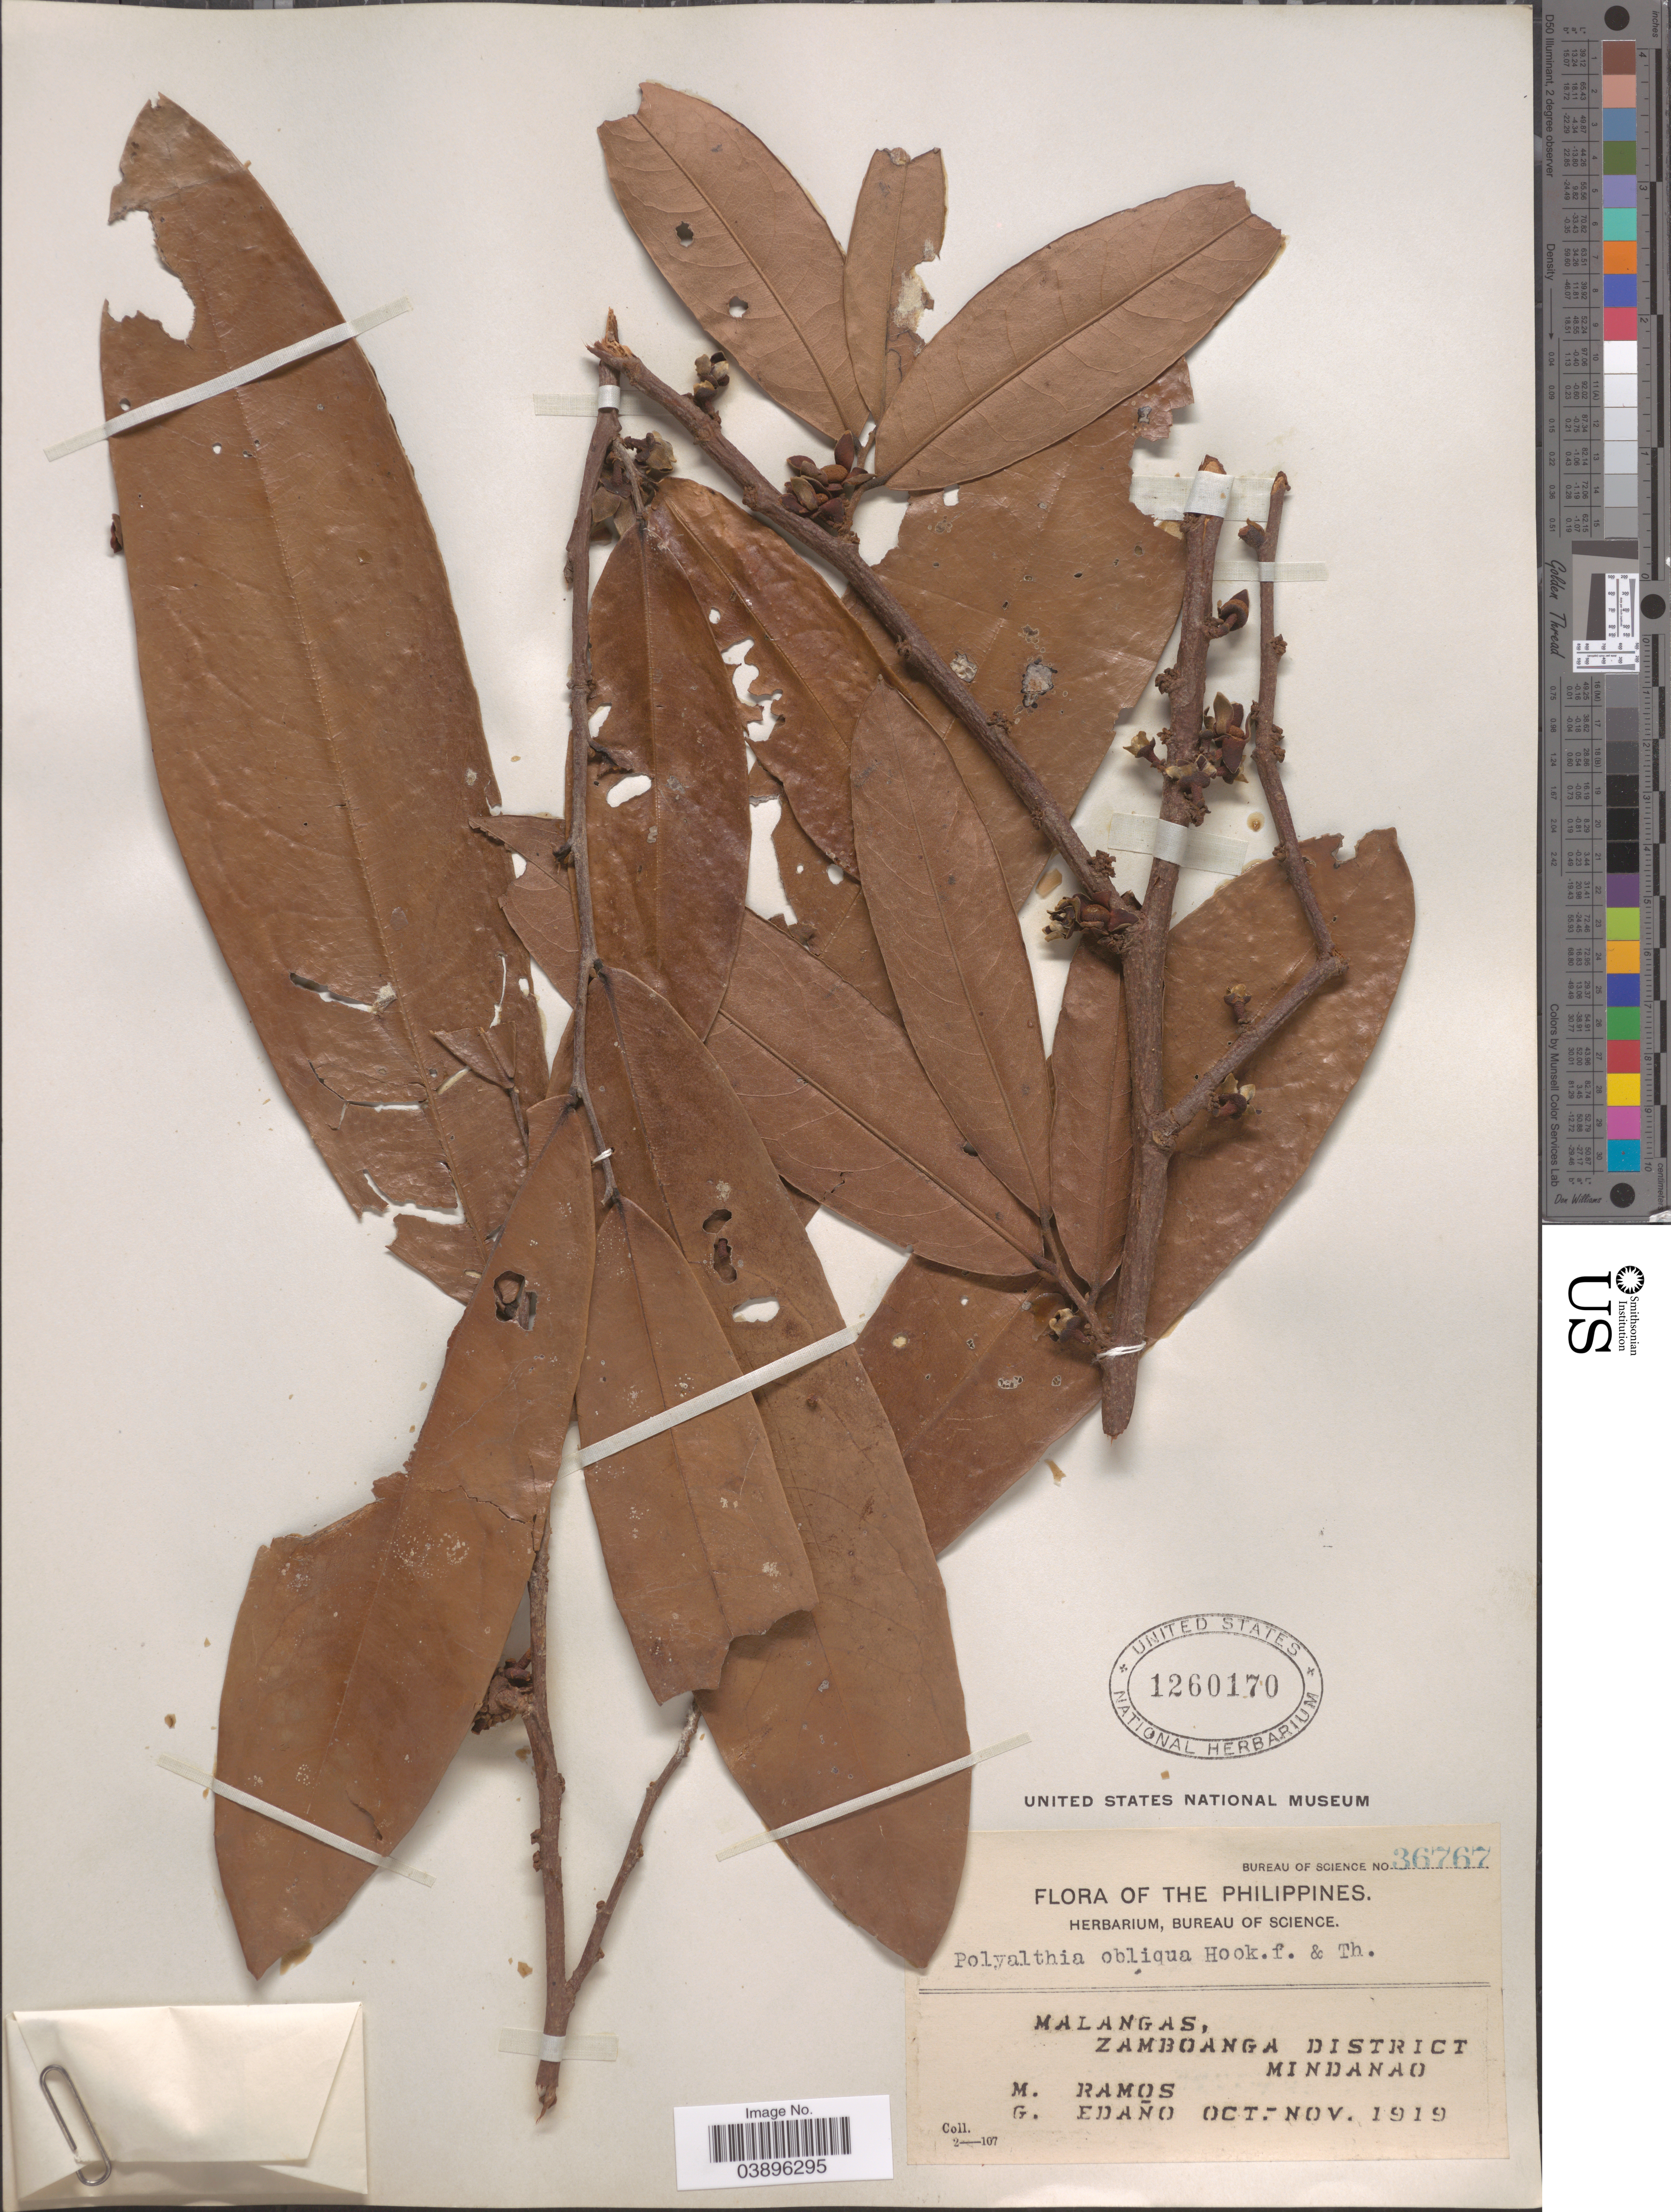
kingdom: Plantae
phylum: Tracheophyta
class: Magnoliopsida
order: Magnoliales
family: Annonaceae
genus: Polyalthia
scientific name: Polyalthia obliqua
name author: Hook. f. & Thomson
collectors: M. Ramos & G. Edaño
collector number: Bureau of Science 36767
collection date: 1917-10/1919-11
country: Philippines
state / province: Zamboanga Peninsula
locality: Malangas, Zamboanga District. Mindanao.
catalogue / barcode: US 1260170